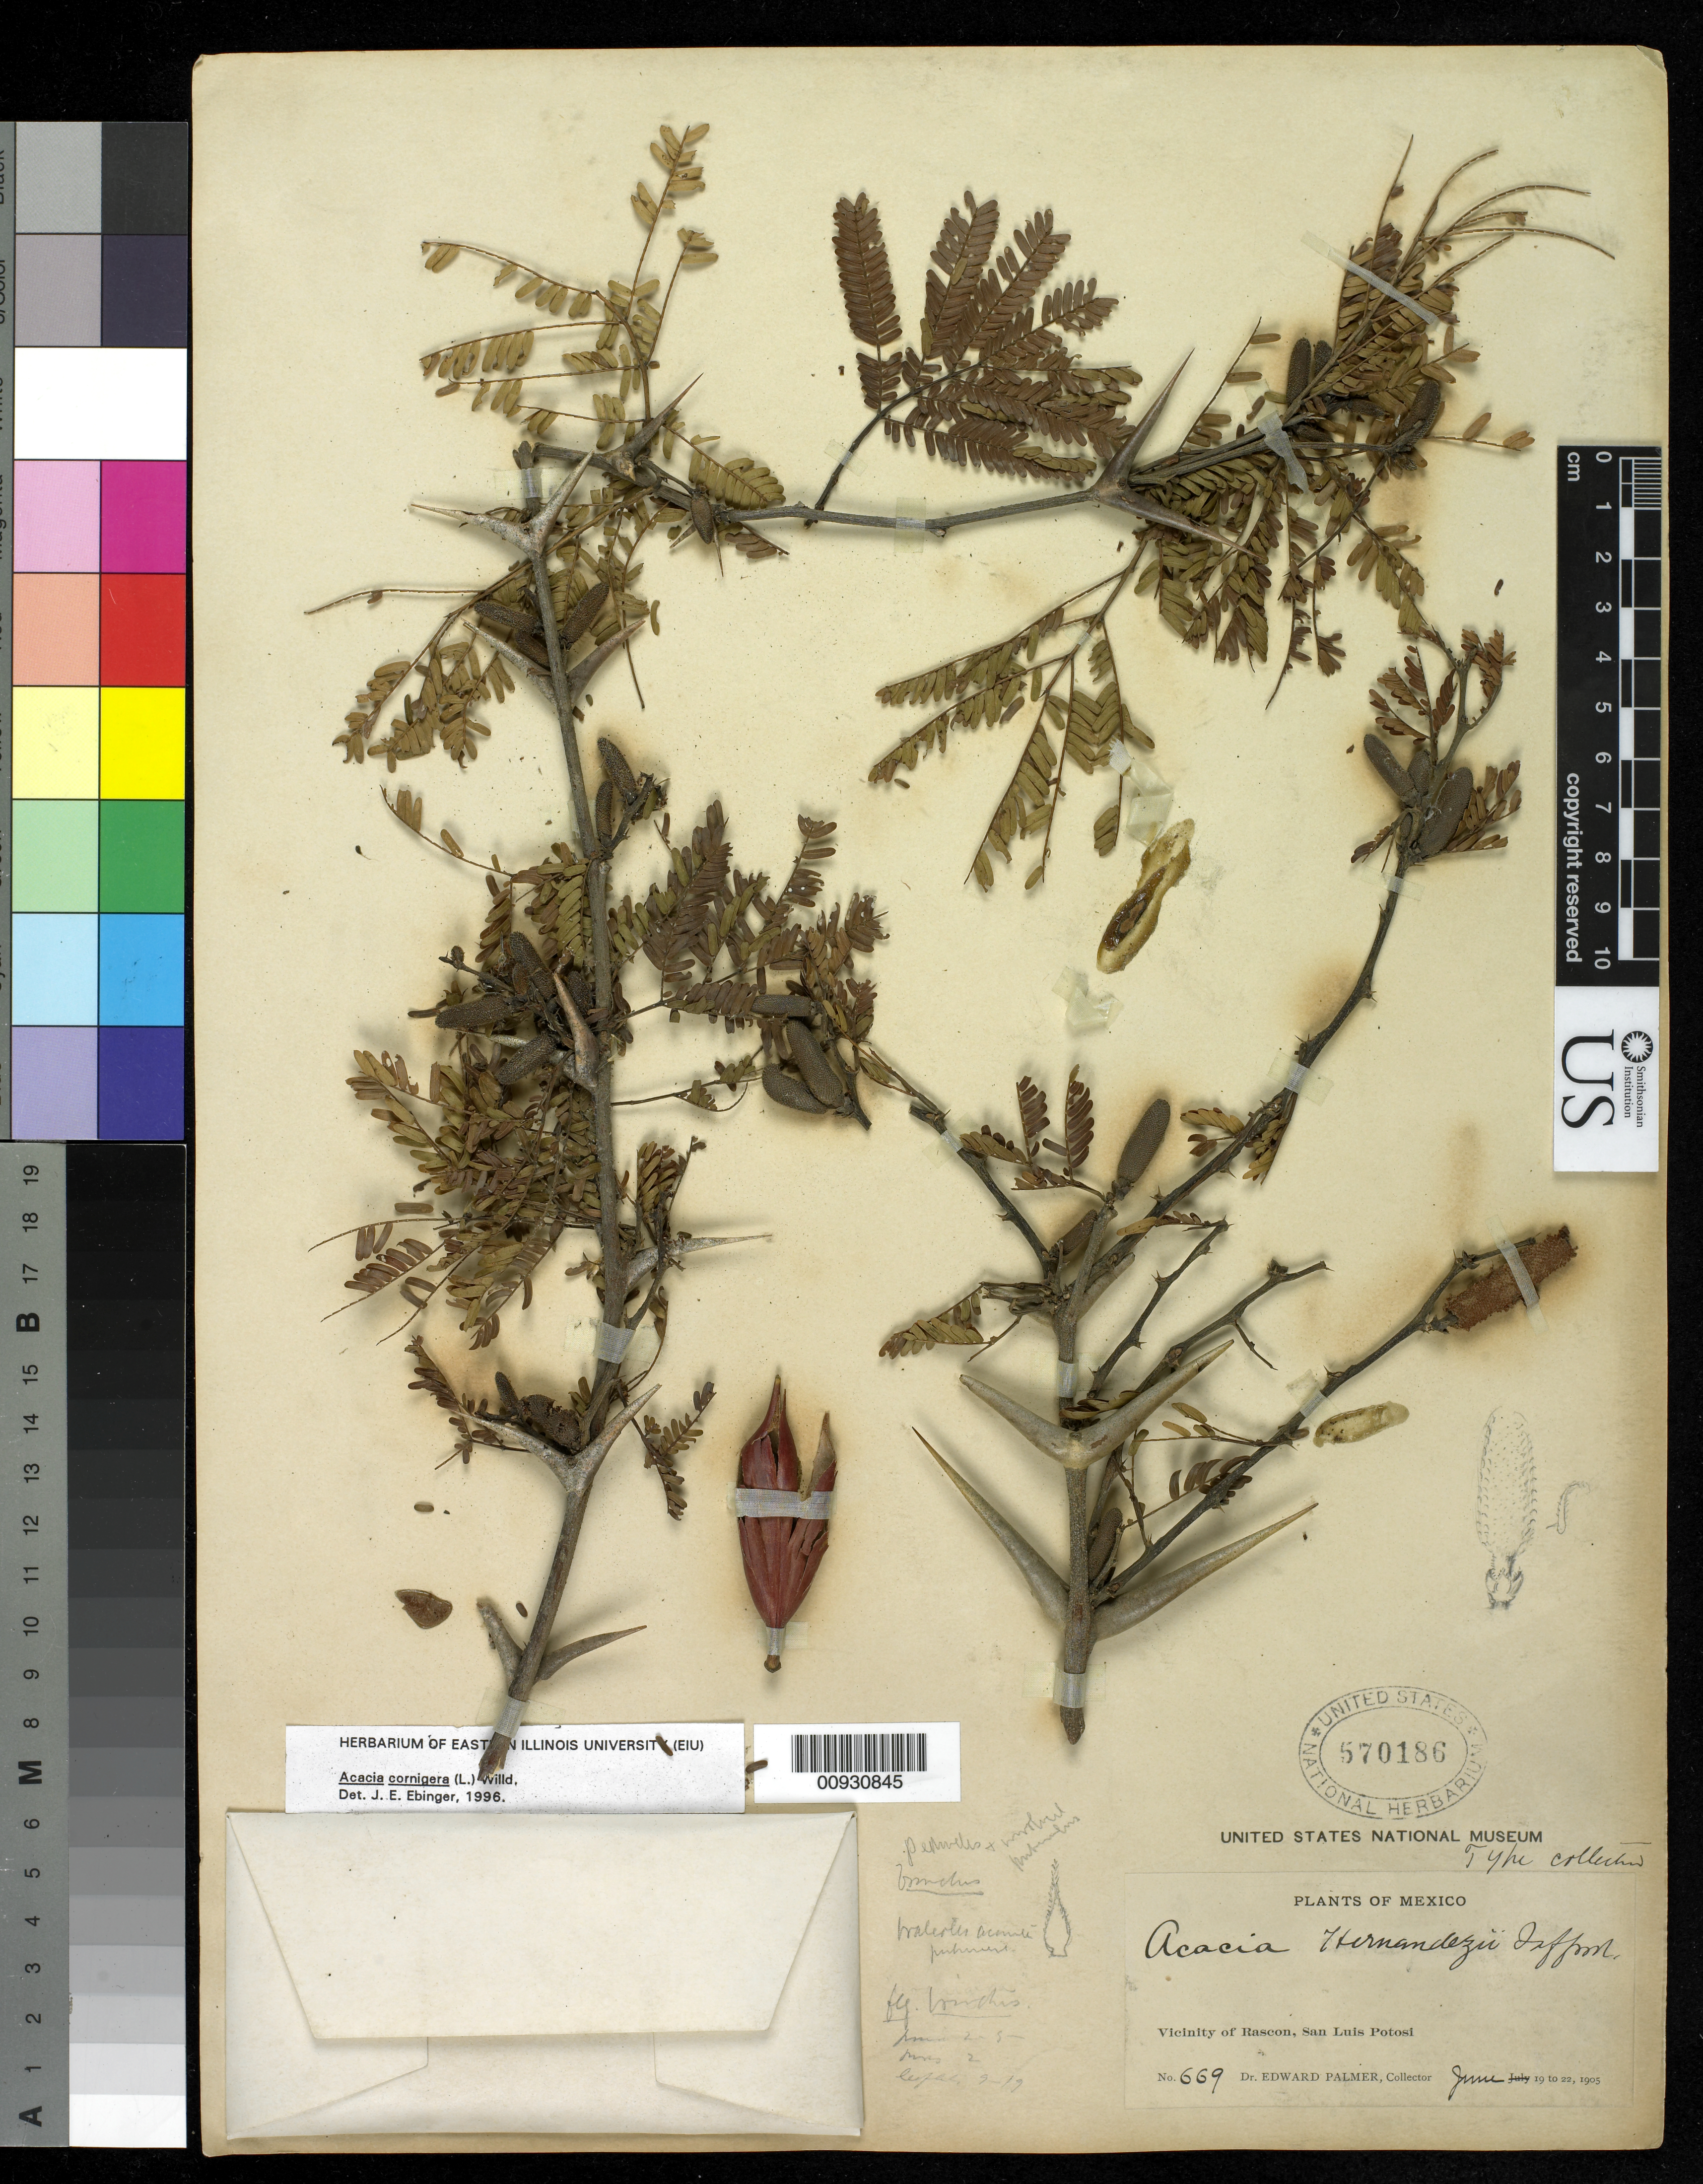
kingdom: Plantae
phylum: Tracheophyta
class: Magnoliopsida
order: Fabales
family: Fabaceae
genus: Acacia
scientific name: Acacia hernandezii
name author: Saff.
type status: Isotype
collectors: E. Palmer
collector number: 669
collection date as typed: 19 Jun 1905 to 22 Jun 1905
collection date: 1905-06-19/1905-06-22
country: Mexico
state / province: San Luis Potosí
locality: Vicinity of Rascon.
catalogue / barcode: US 570186